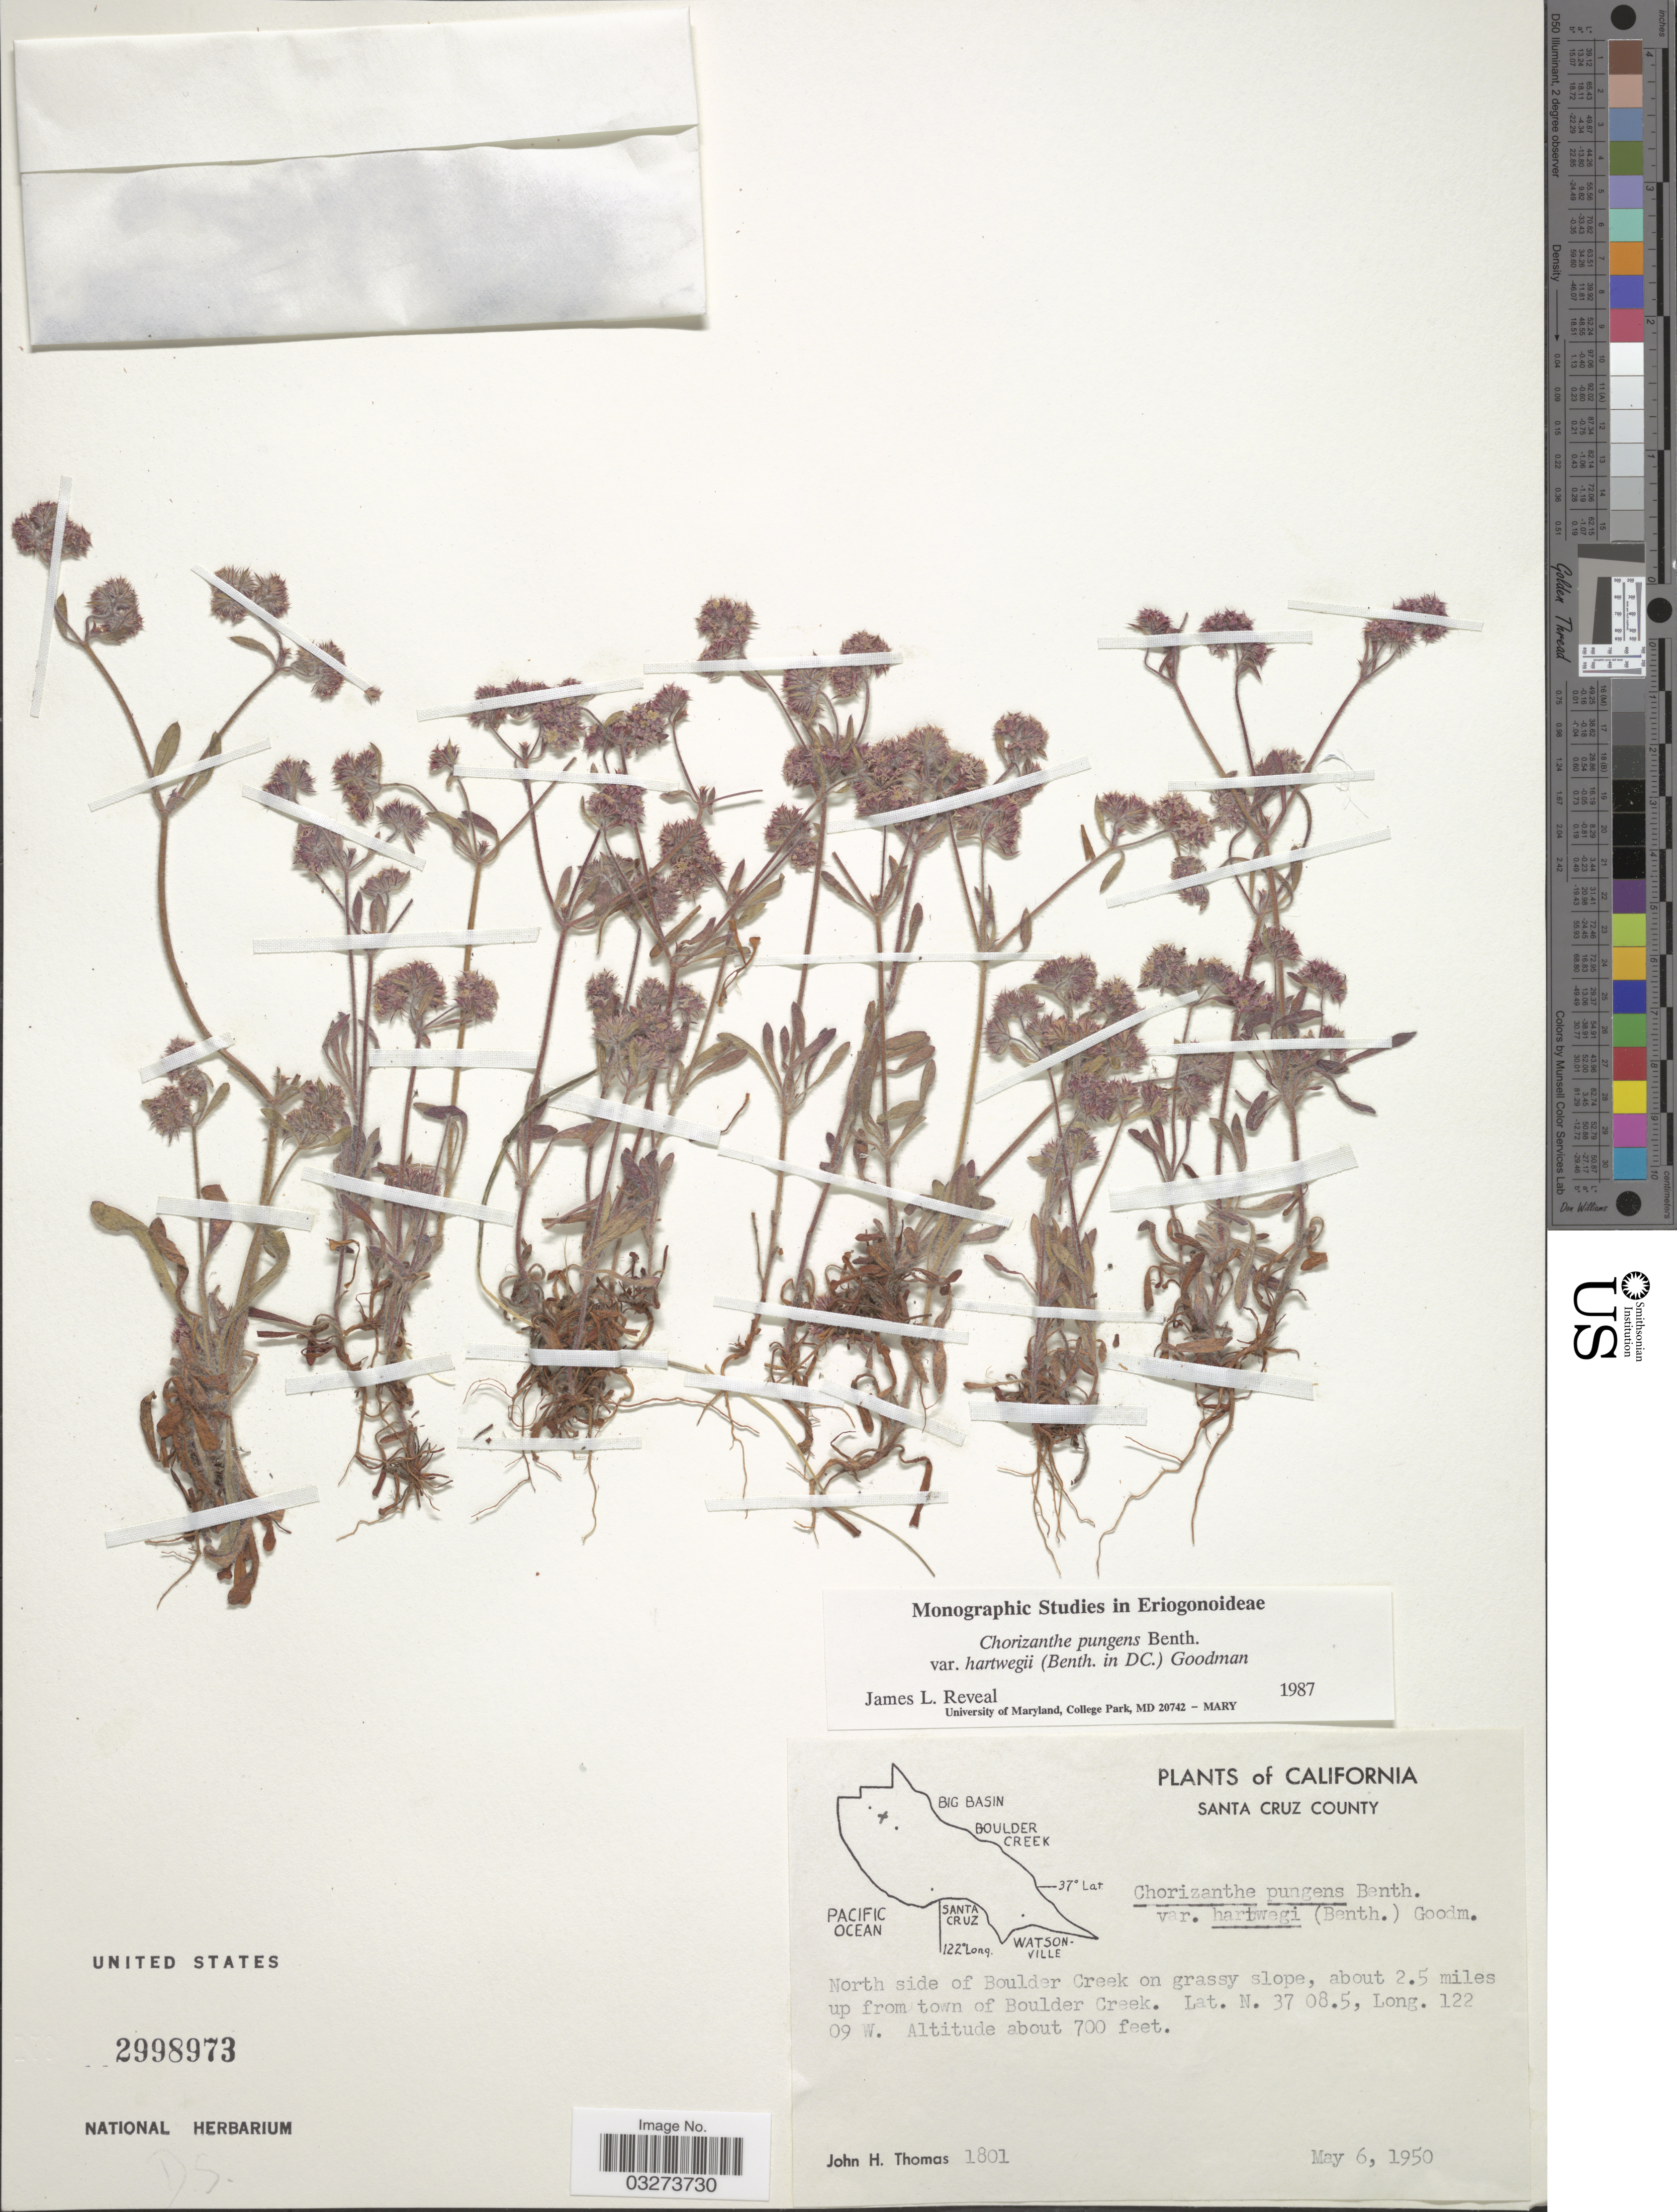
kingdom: Plantae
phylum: Tracheophyta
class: Magnoliopsida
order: Caryophyllales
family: Polygonaceae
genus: Chorizanthe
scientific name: Chorizanthe pungens var. pungens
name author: Benth.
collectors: J. H. Thomas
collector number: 1801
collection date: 1950-05-06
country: United States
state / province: California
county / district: Santa Cruz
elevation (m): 213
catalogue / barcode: US 2998973